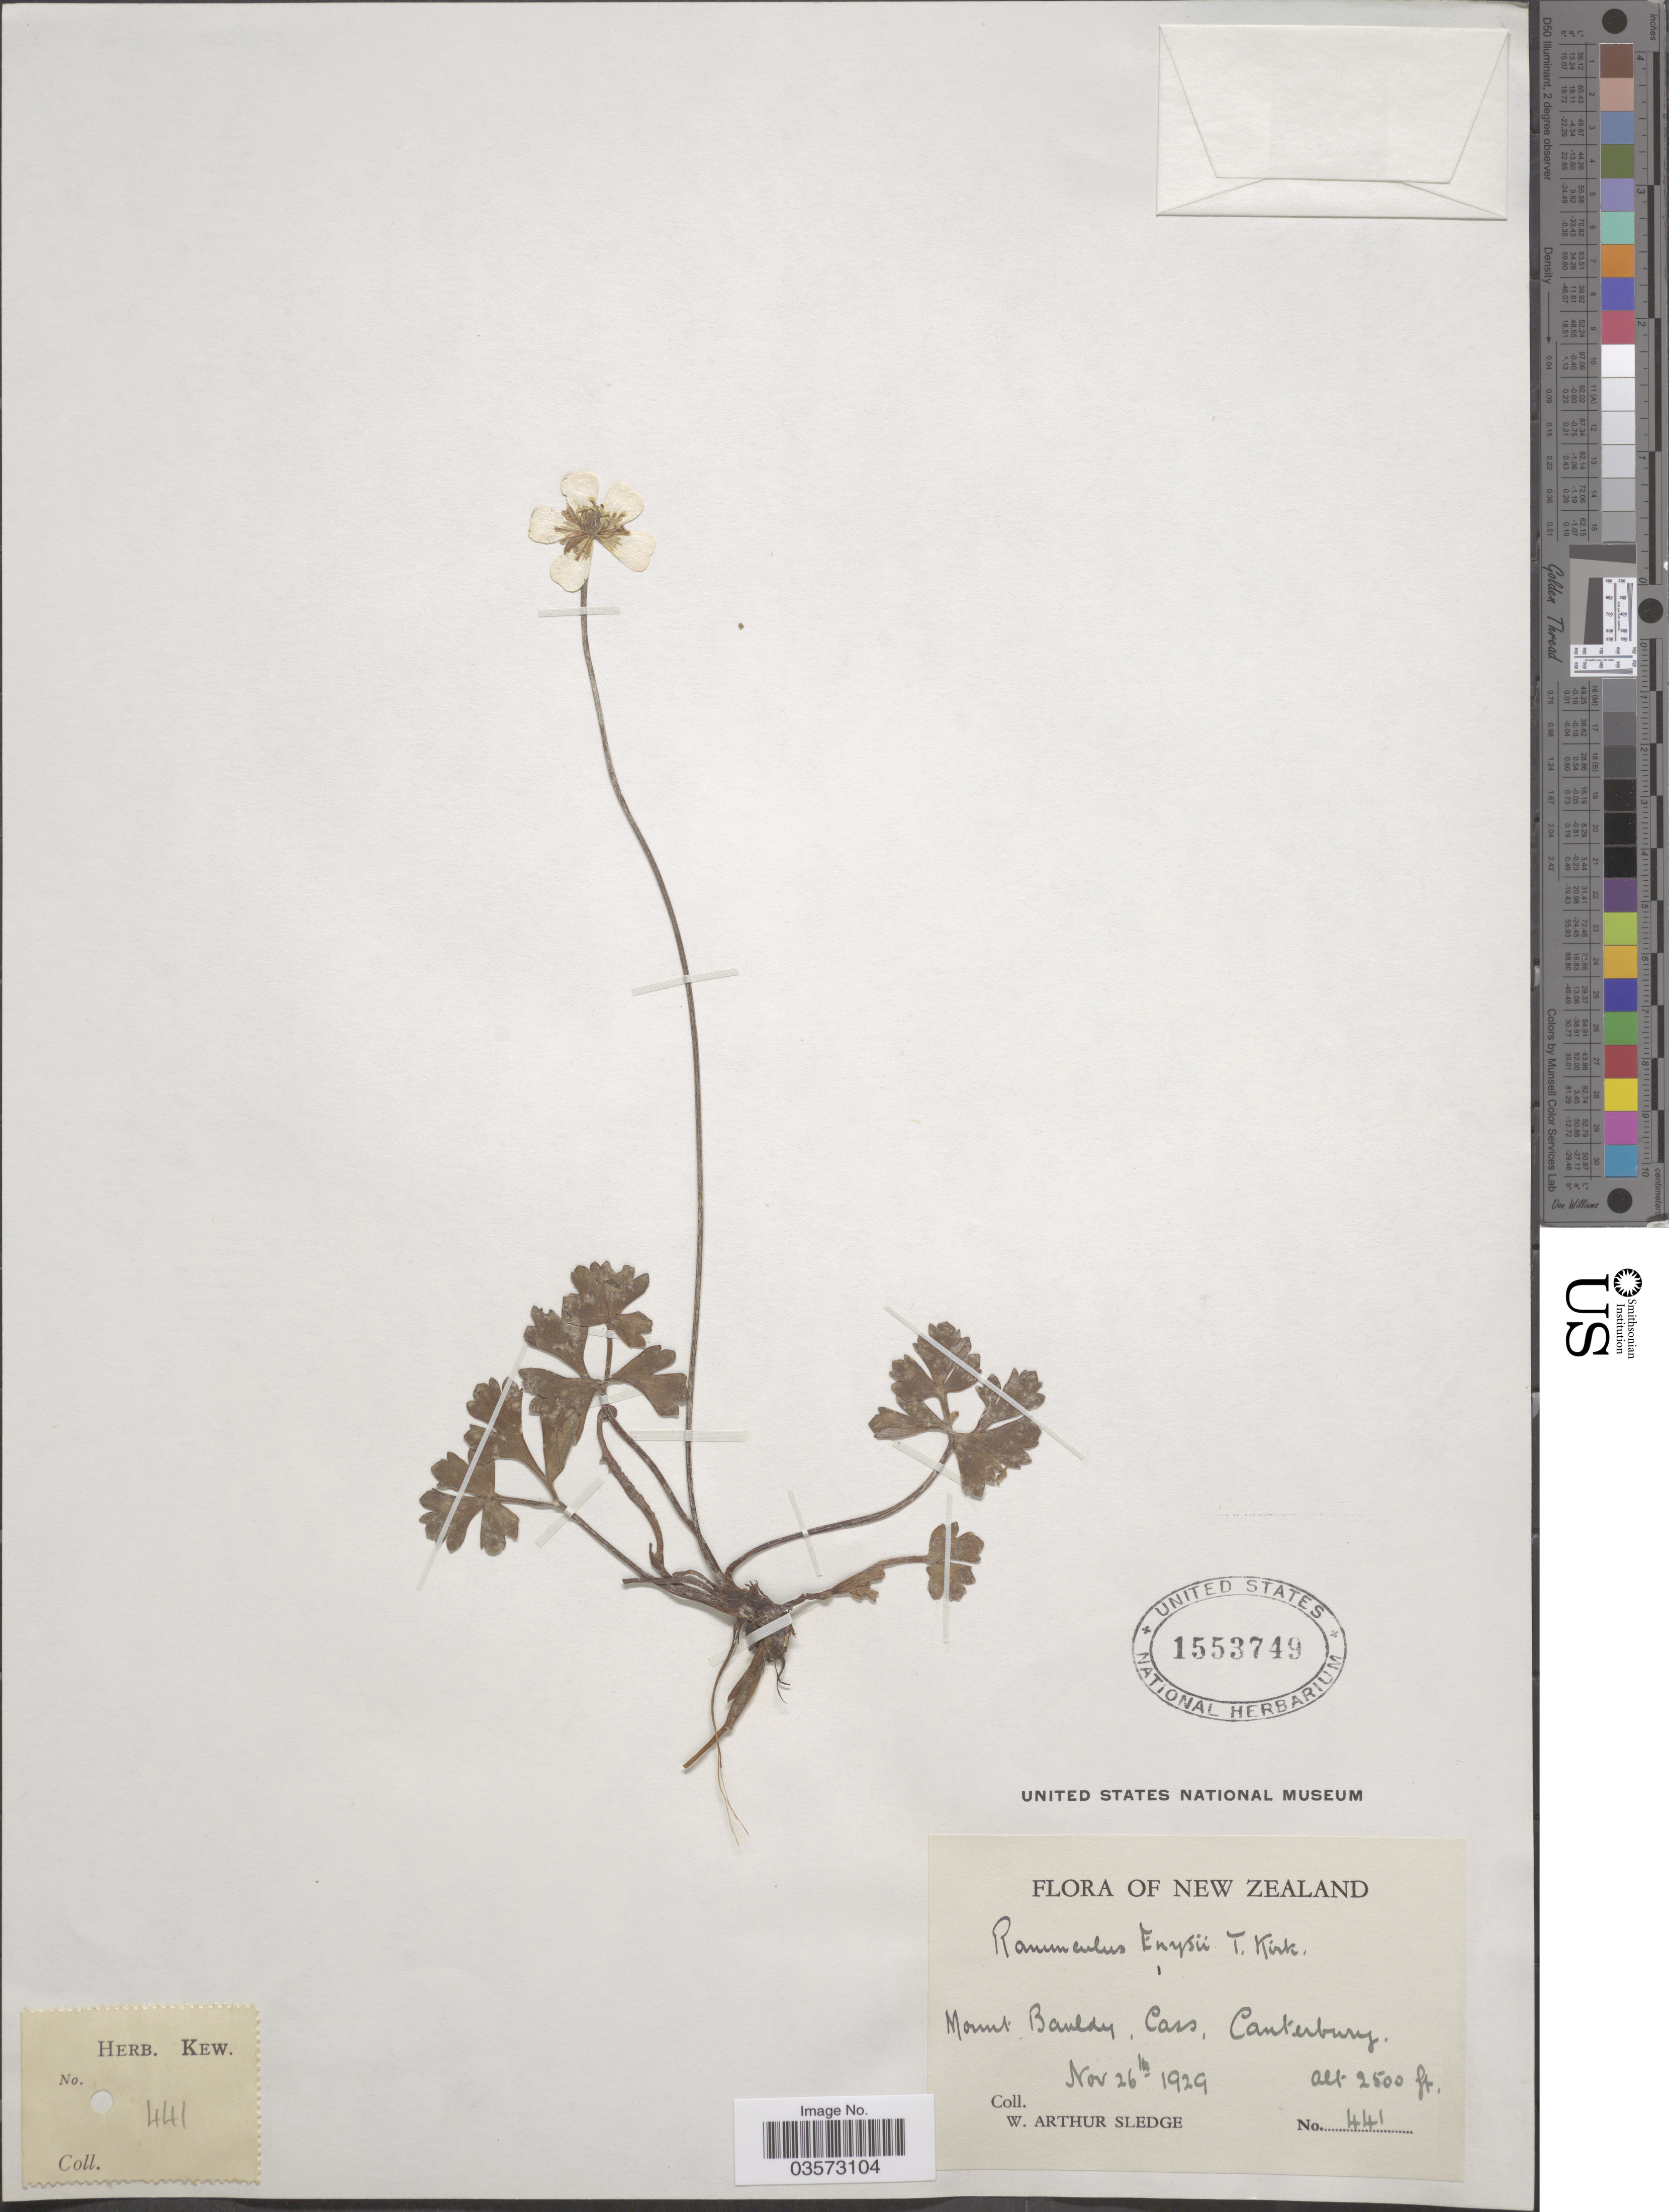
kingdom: Plantae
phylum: Tracheophyta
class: Magnoliopsida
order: Ranunculales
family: Ranunculaceae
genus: Ranunculus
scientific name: Ranunculus enysii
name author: Kirk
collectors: W. A. Sledge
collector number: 441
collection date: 1929-11-26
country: New Zealand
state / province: Canterbury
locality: Mount Bauldy, Cass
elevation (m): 762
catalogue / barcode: US 1553749